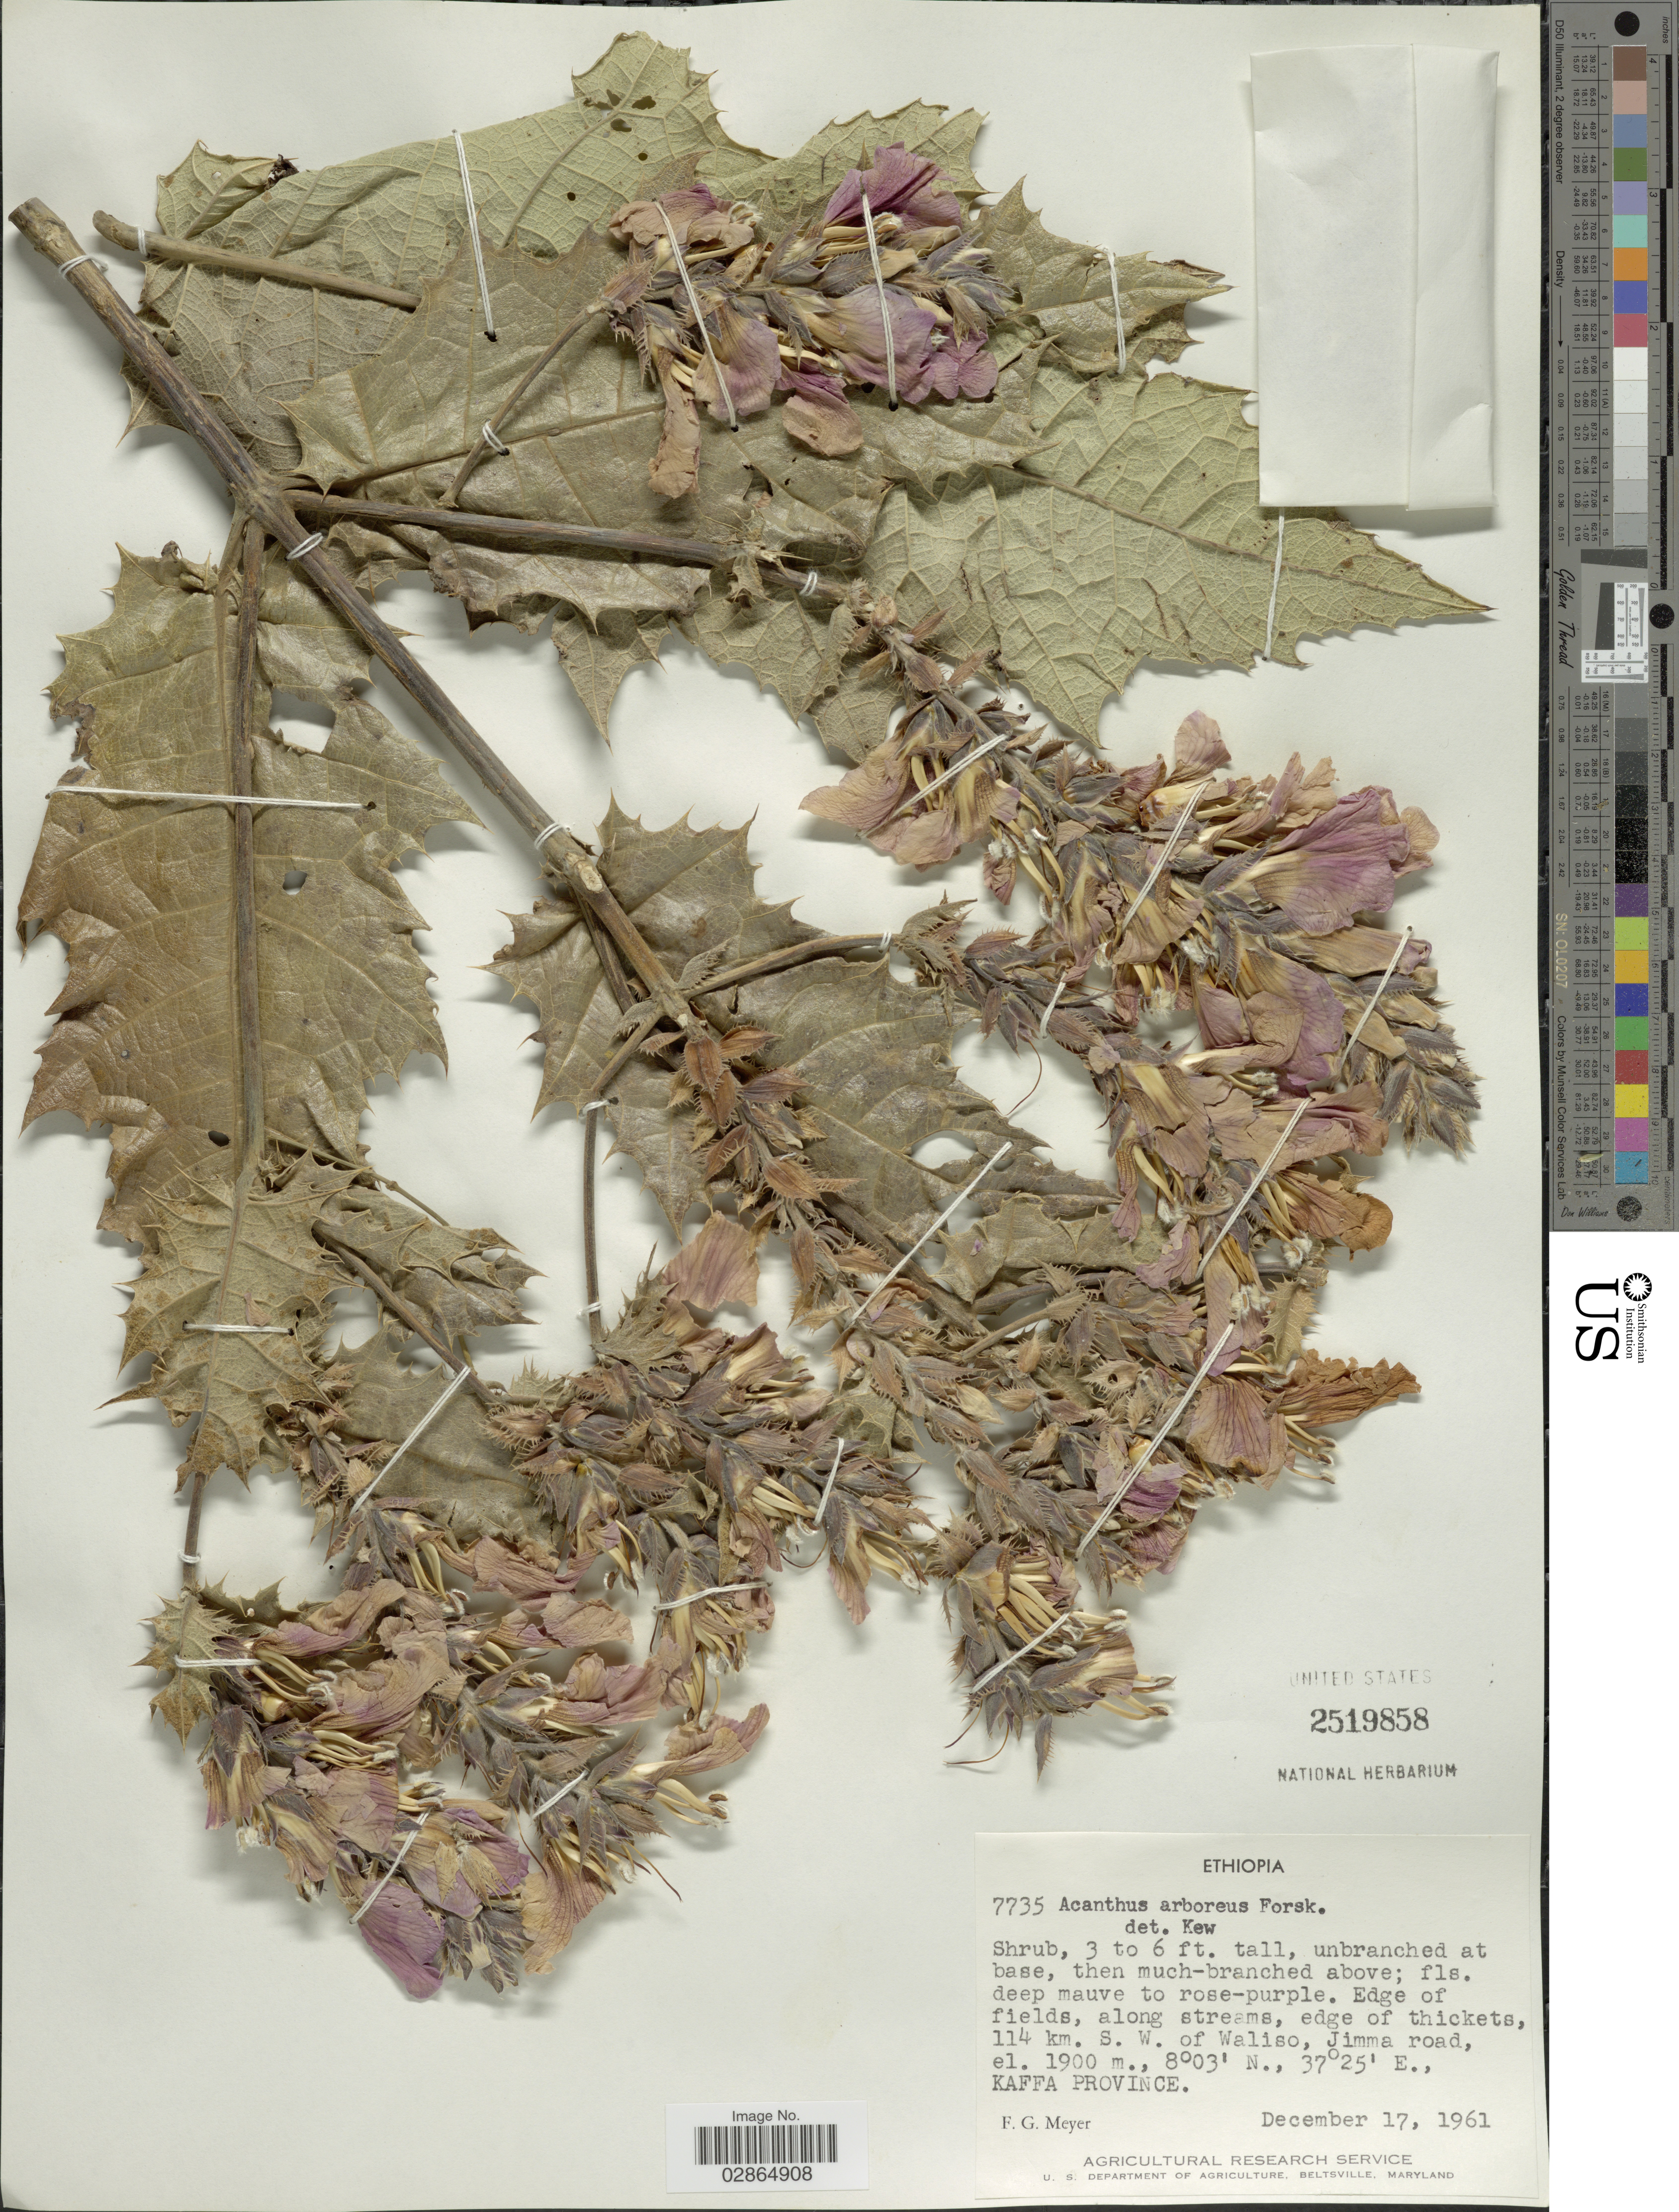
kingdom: Plantae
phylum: Tracheophyta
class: Magnoliopsida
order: Lamiales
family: Acanthaceae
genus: Acanthus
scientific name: Acanthus arboreus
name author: Forssk.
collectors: F. G. Meyer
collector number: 7735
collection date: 1961-12-17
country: Ethiopia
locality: Edge of fields along streams, edge of thickets, 114 km. S. W. of Waliso, Jimma road, Kaffa Province.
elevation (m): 1900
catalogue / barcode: US 2519858